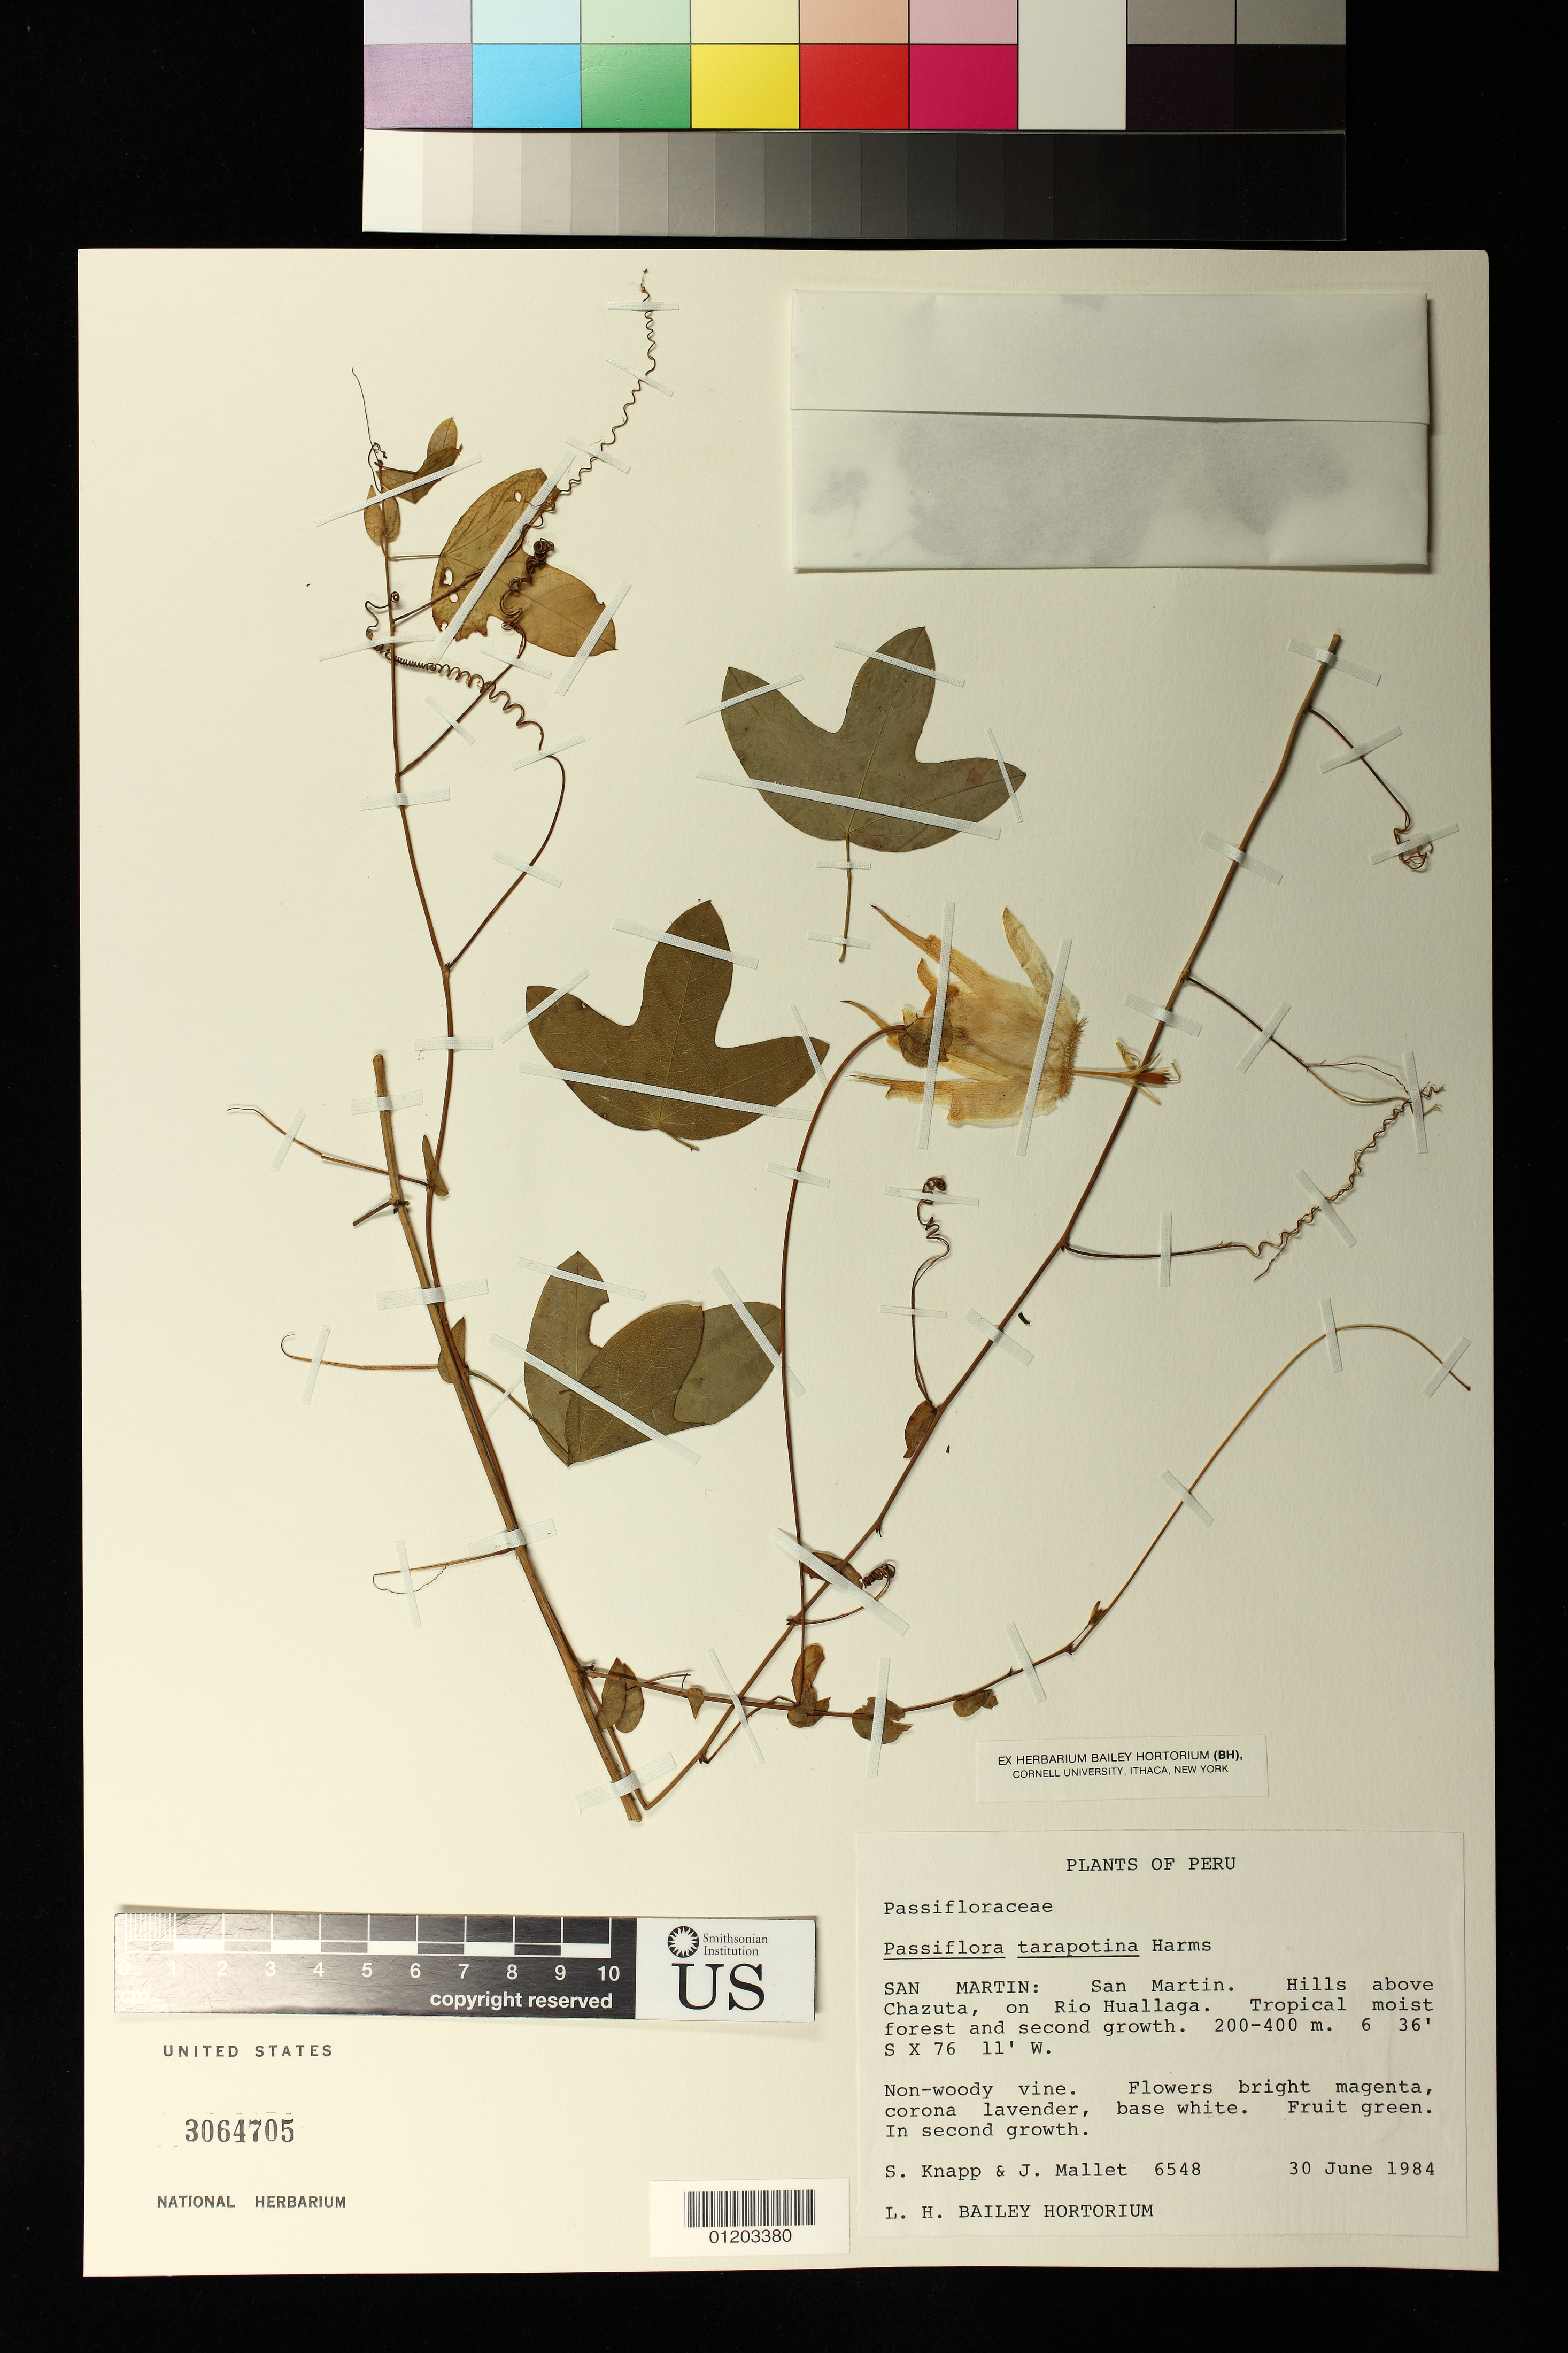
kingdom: Plantae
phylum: Tracheophyta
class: Magnoliopsida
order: Malpighiales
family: Passifloraceae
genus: Passiflora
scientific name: Passiflora tarapotina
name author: Harms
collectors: S. Knapp & J. Mallet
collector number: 6548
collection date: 1984-06-30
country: Peru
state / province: San Martín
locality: Hills above Chazuta, on Rio Huallaga. Tropical moist forest and second growth.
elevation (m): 200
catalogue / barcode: US 3064705